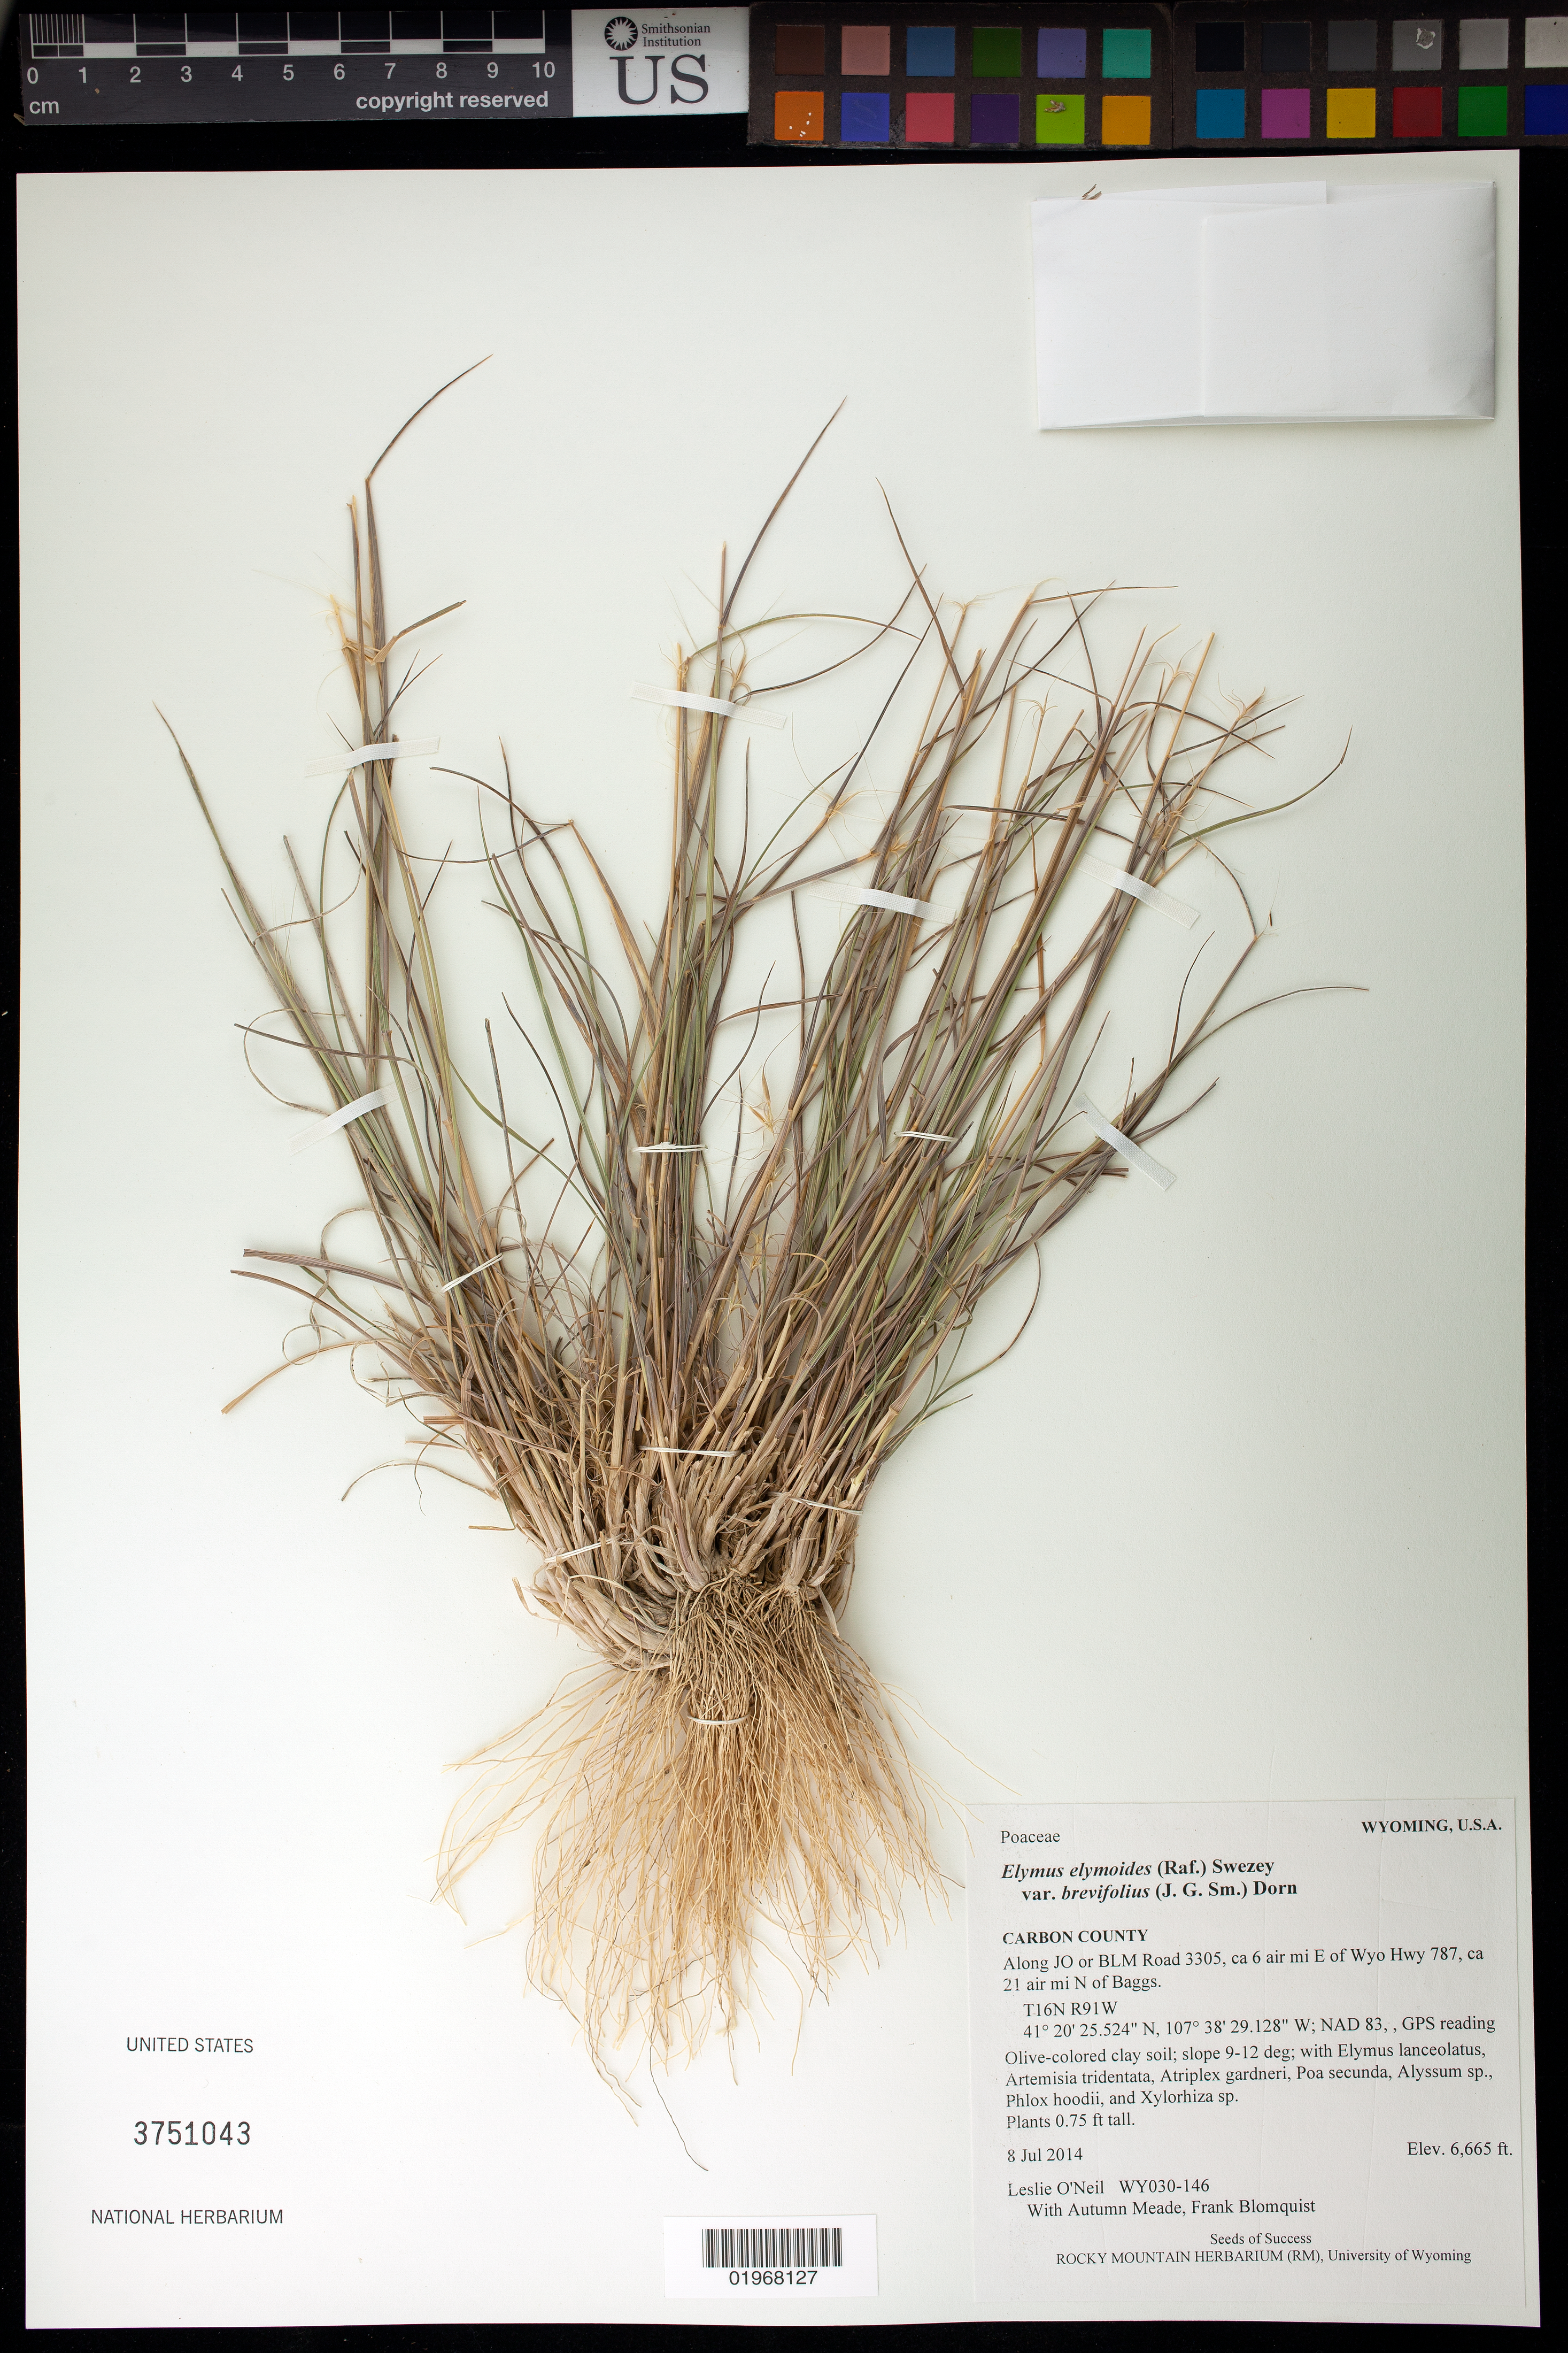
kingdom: Plantae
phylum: Tracheophyta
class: Liliopsida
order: Poales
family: Poaceae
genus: Elymus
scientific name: Elymus elymoides subsp. brevifolius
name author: (J.G. Sm.) Barkworth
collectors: L. O'Neil, A. Meade & F. Blomquist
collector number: WY030-146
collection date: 2014-07-08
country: United States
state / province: Wyoming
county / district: Carbon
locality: Along JO or BLM Road 3305, ca 6 air mi. E of Wyo Hwy 787, ca 21 air mi. N of Baggs.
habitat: Olive-colored clay soil. With Alyssum sp., Phlox hoodii, Xylorhiza sp.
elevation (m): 2031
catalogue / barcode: US 3751043